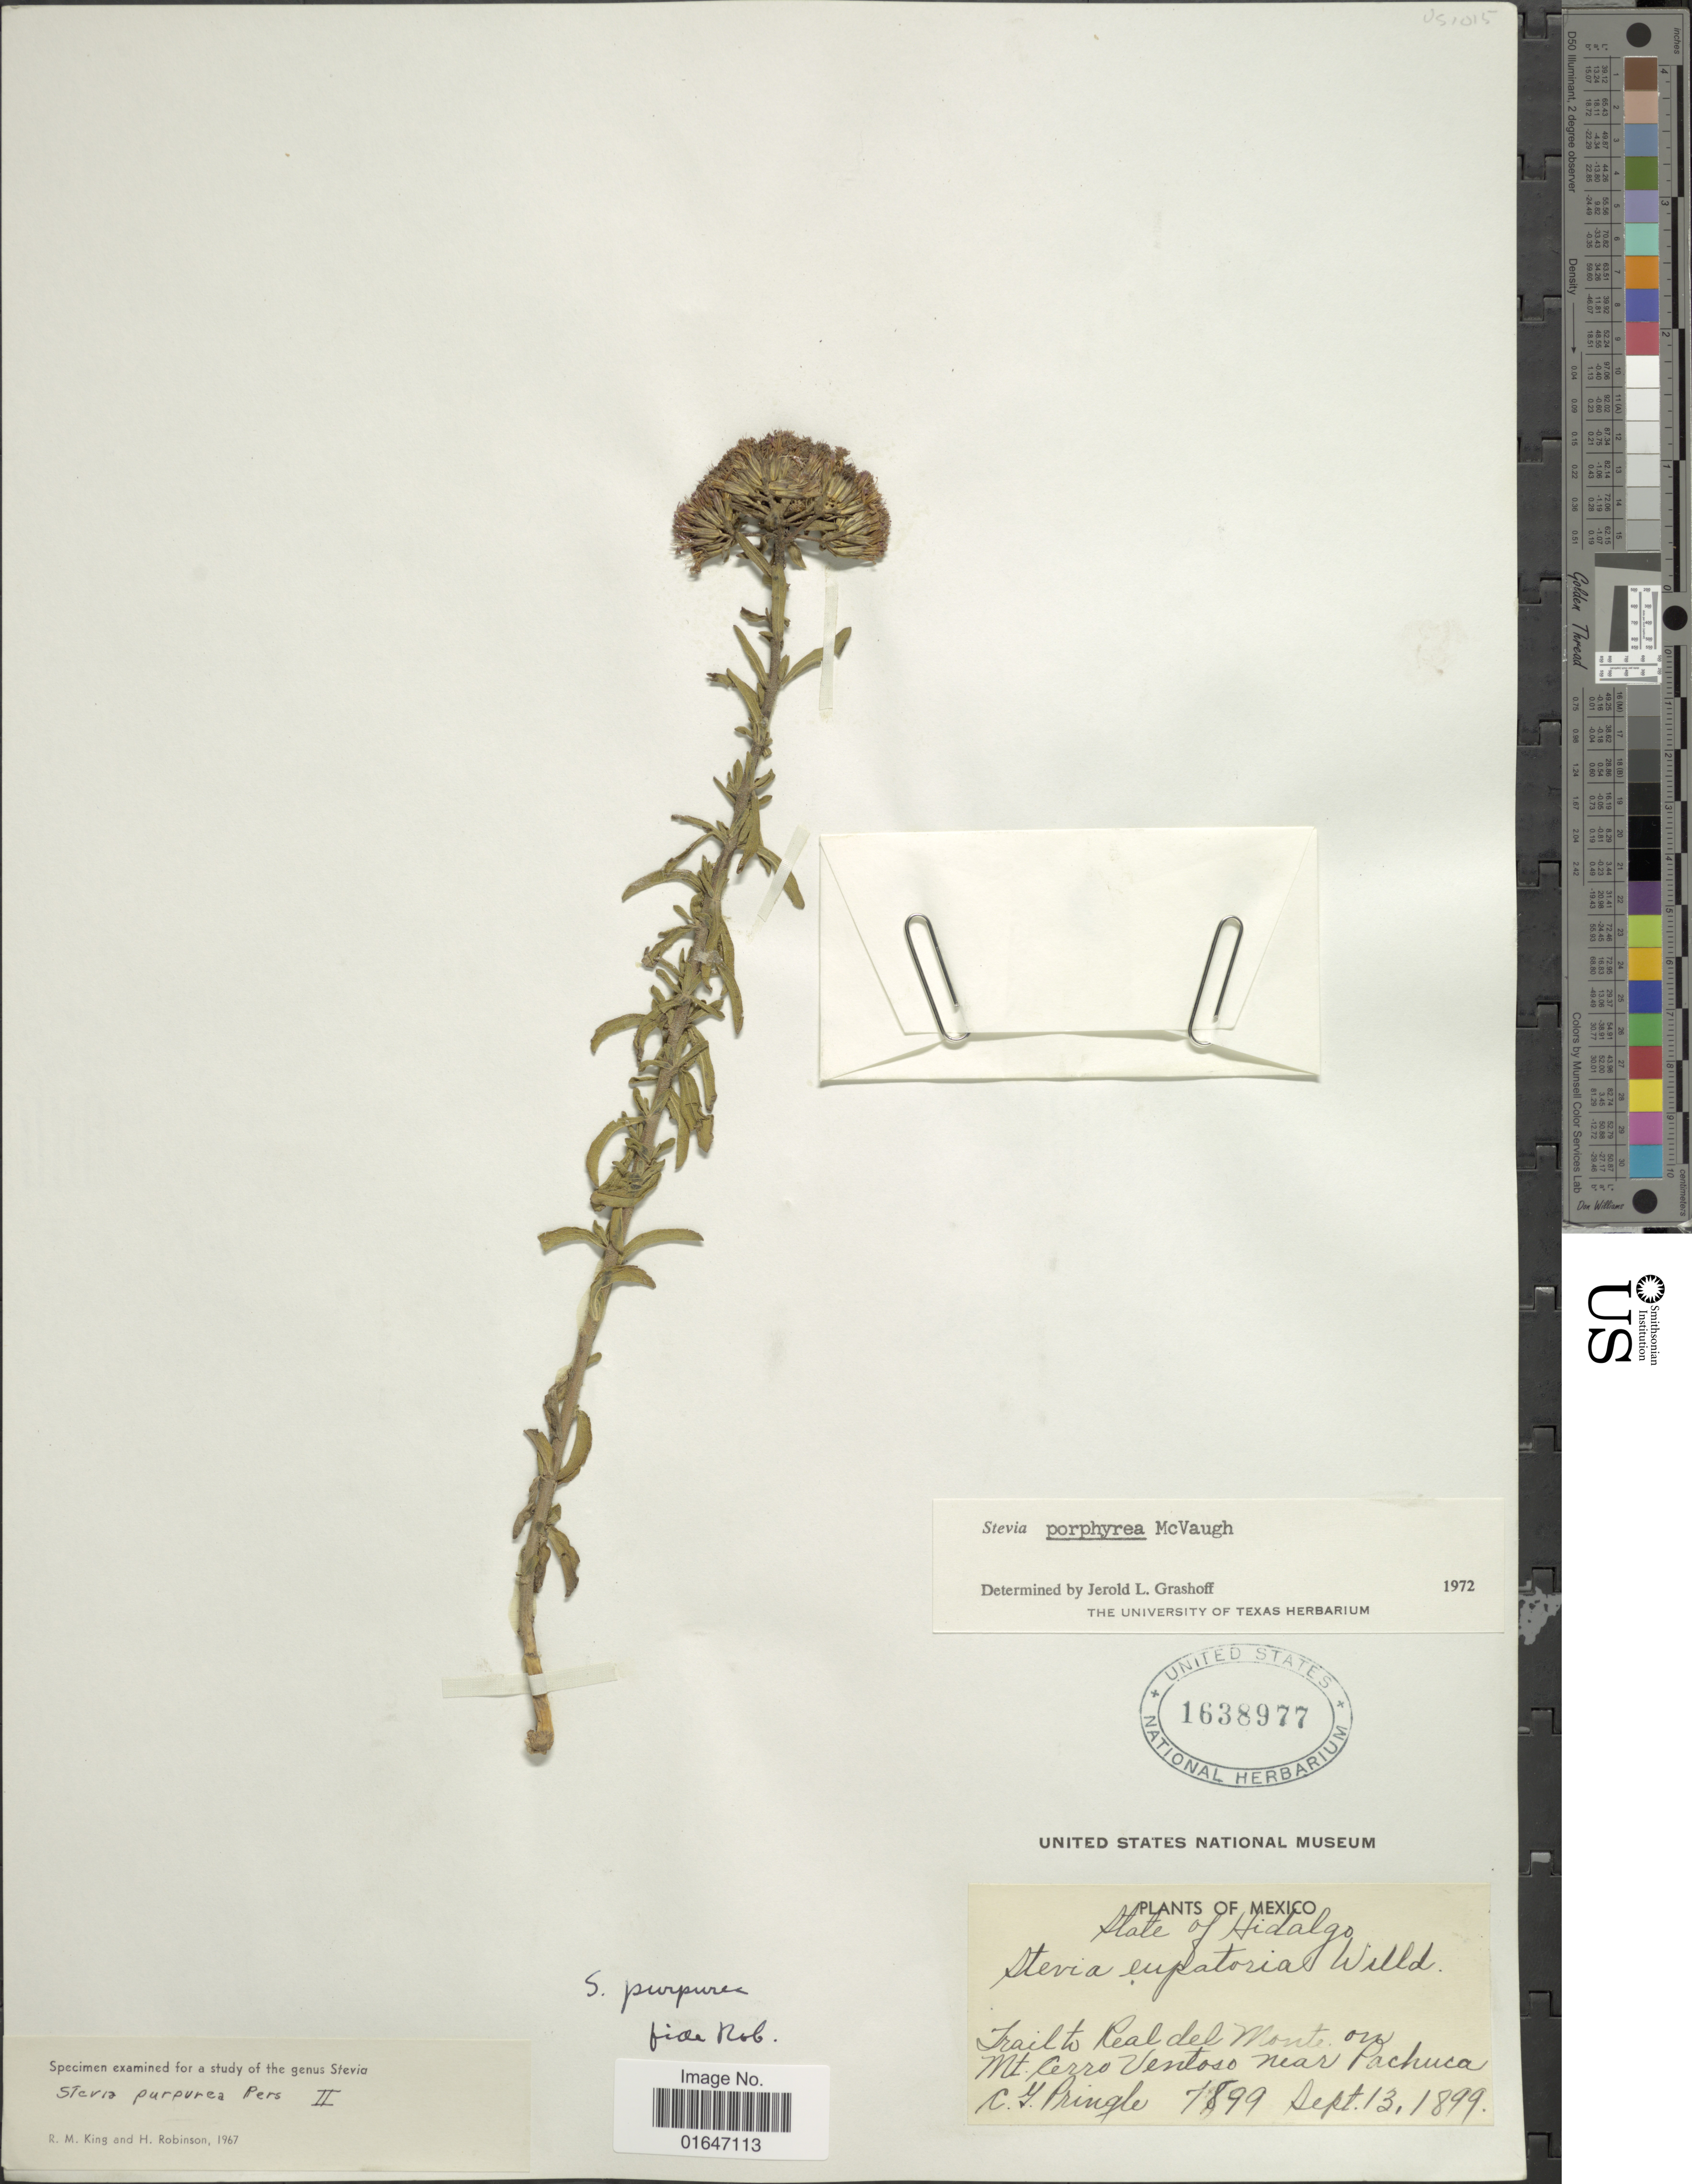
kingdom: Plantae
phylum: Tracheophyta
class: Magnoliopsida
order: Asterales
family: Asteraceae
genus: Stevia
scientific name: Stevia porphyrea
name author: McVaugh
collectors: C. G. Pringle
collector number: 7899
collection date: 1899-09-13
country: Mexico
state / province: Hidalgo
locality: Trail to Real del Monte on Mt. Cerro Ventoso near Pachuca, state of Hidalgo.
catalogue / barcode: US 1638977